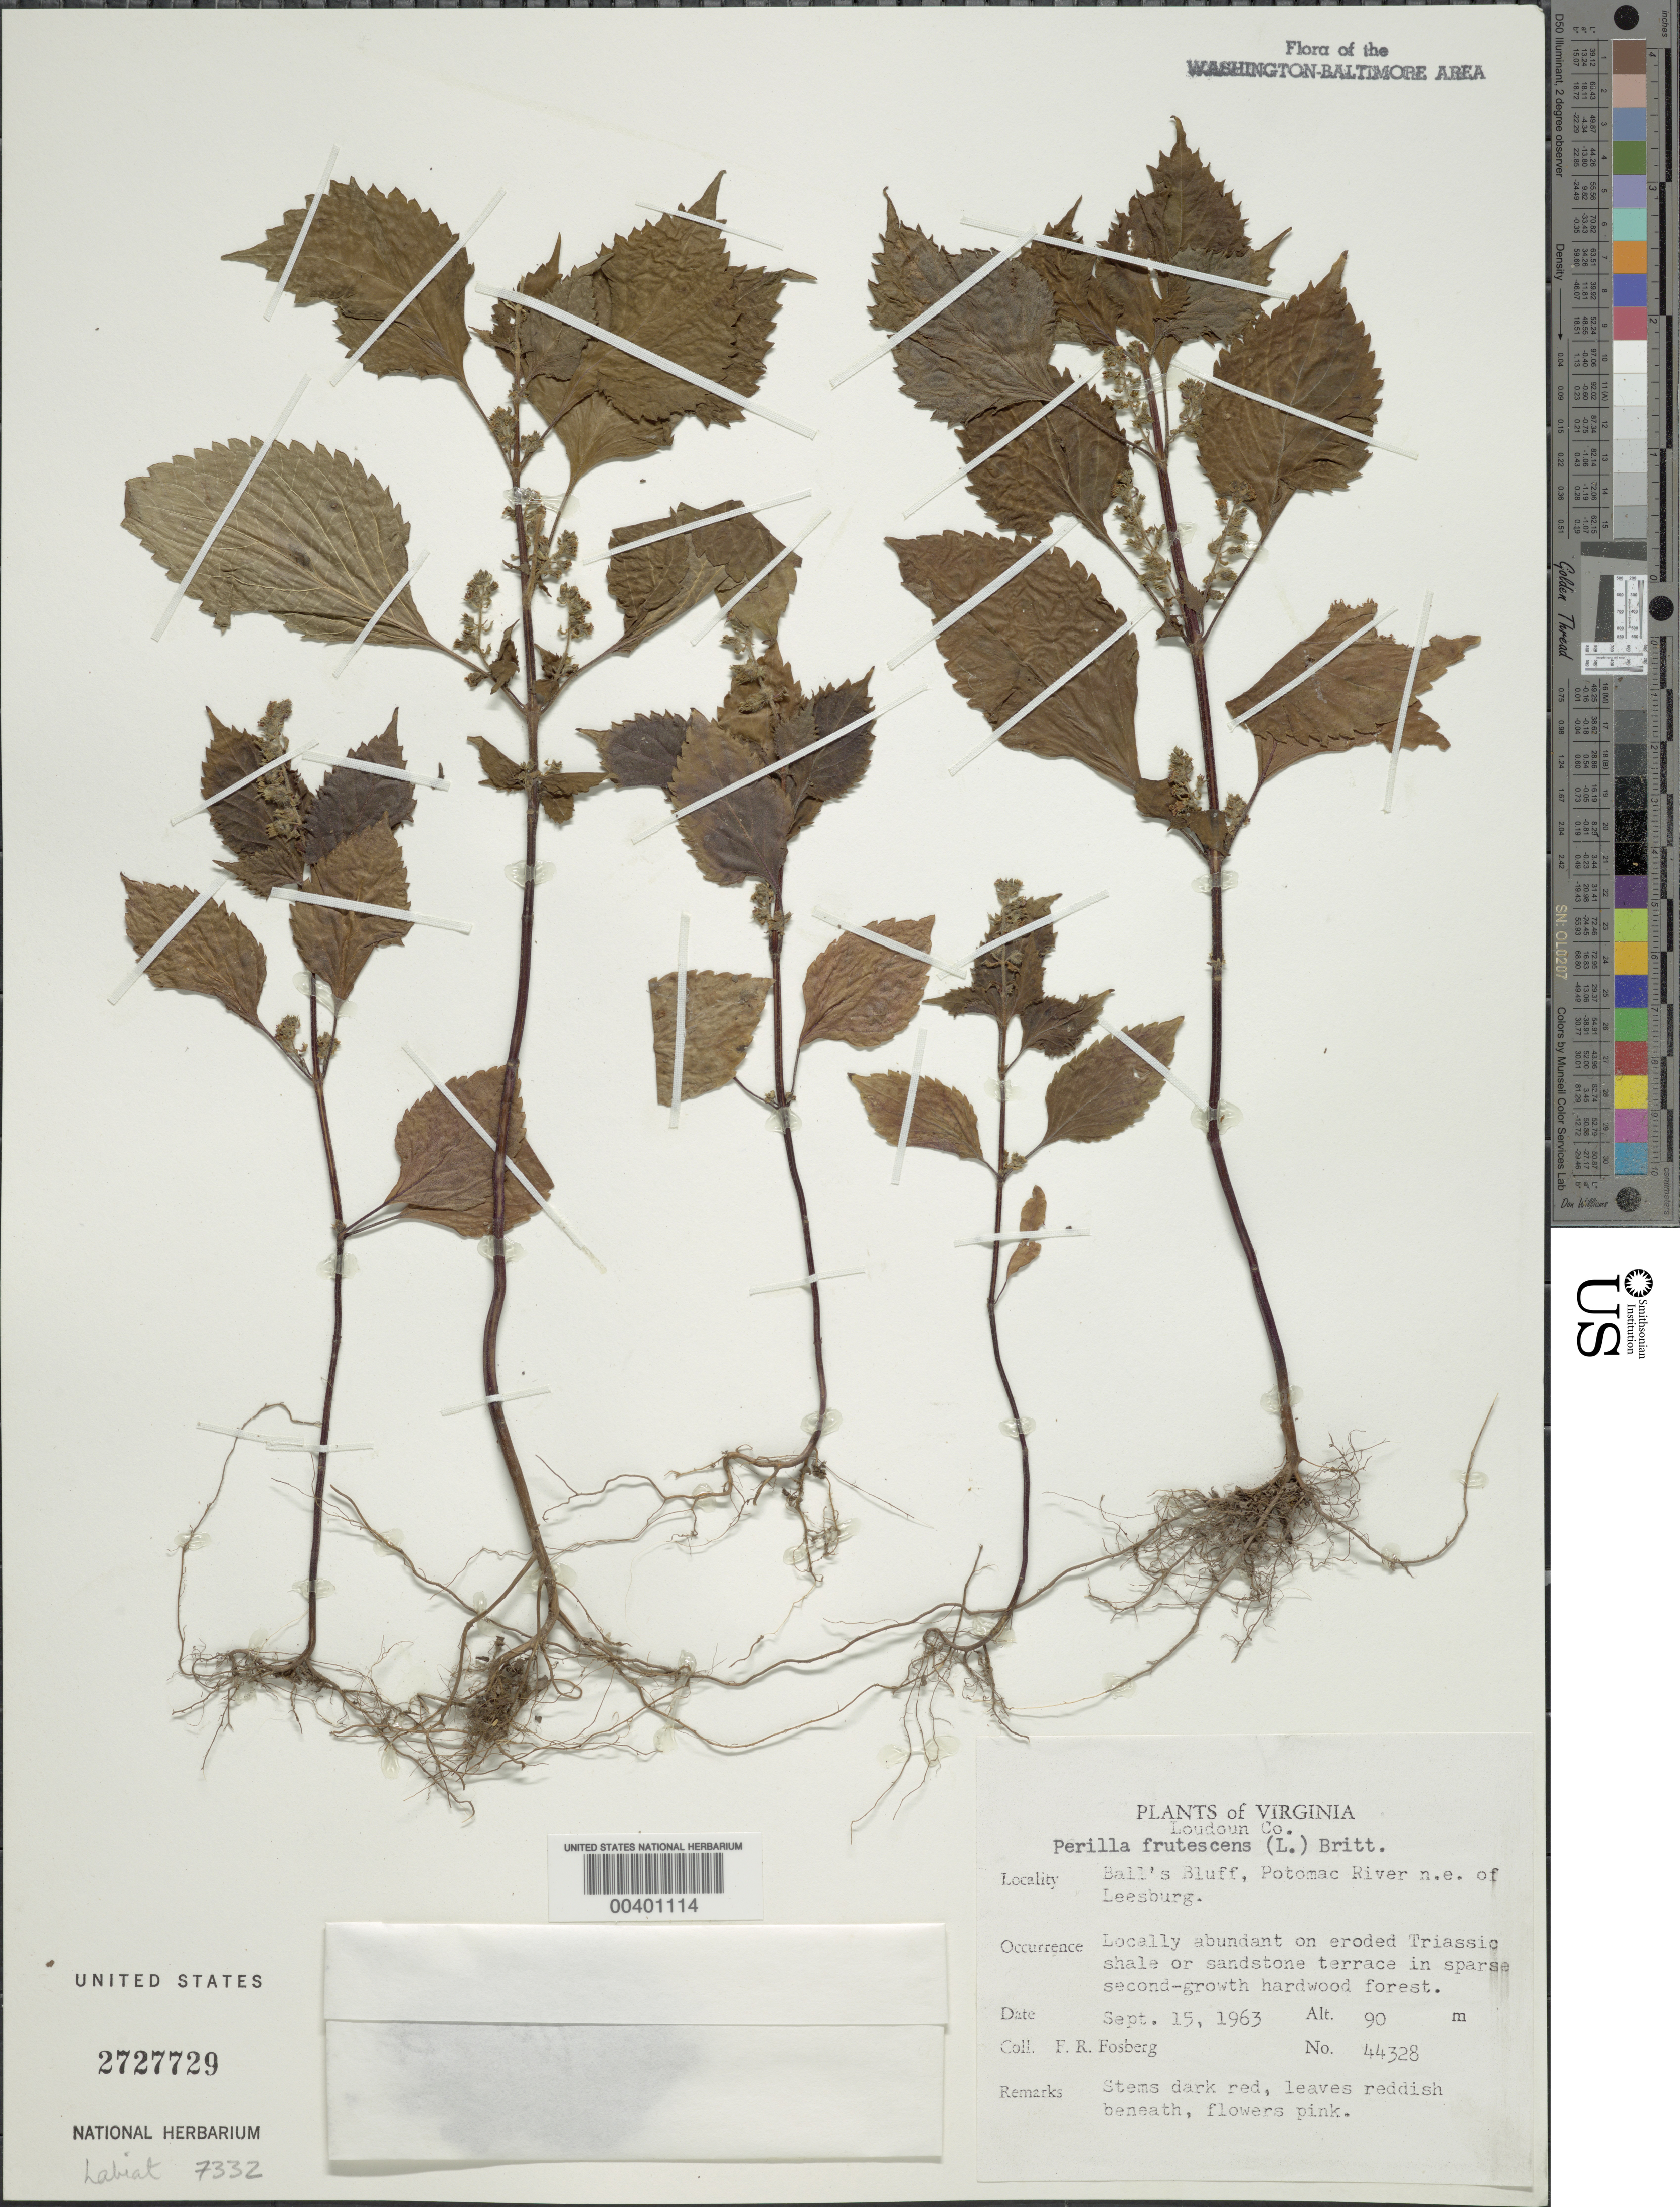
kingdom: Plantae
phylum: Tracheophyta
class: Magnoliopsida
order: Lamiales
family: Lamiaceae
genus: Perilla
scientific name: Perilla frutescens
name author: (L.) Britton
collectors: F. R. Fosberg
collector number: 44328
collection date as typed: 15 Sep 1963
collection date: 1963-09-15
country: United States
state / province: Virginia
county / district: Loudoun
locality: Balls Bluff, northeast of Leesburg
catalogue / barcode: US 2727729